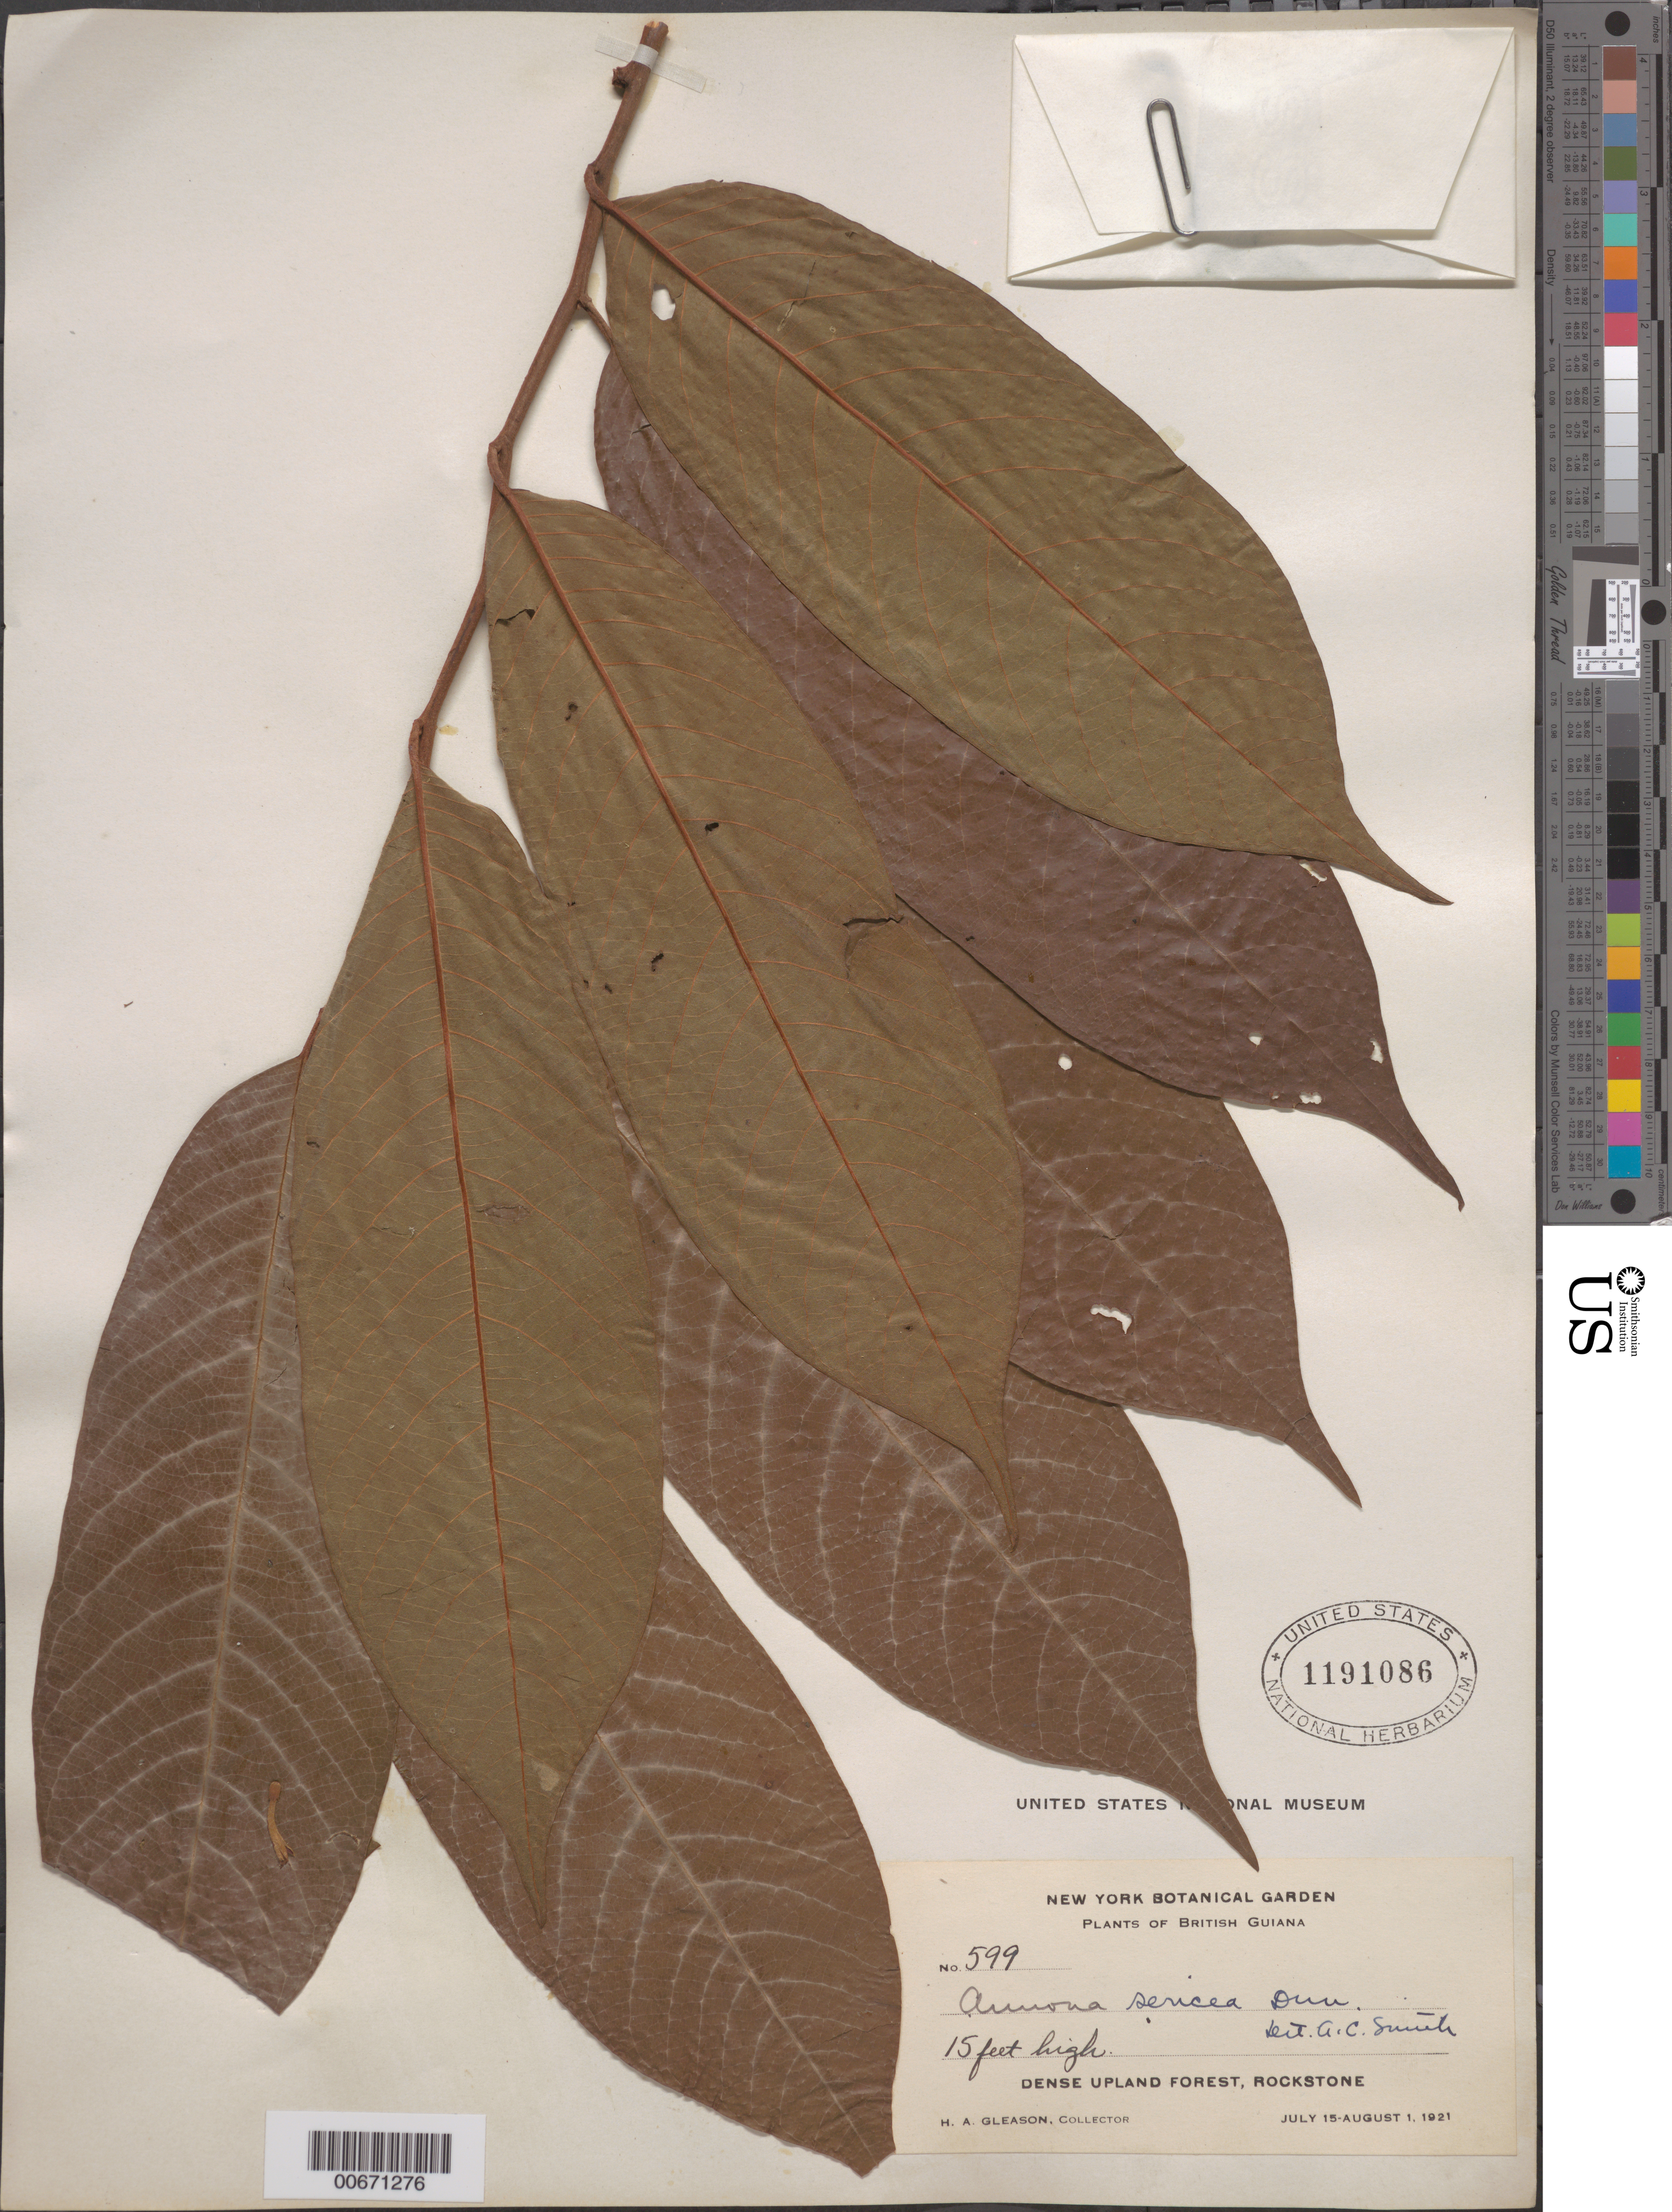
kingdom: Plantae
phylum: Tracheophyta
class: Magnoliopsida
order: Magnoliales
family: Annonaceae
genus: Annona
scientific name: Annona sericea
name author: Dunal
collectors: H. A. Gleason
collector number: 599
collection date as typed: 15-Jul-21 to 1-Aug-21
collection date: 1921-07-15/1921-08-01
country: Guyana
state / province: U. Demerara-Berbice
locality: Rockstone, in and about the village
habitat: Dense upland forest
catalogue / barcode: US 1191086